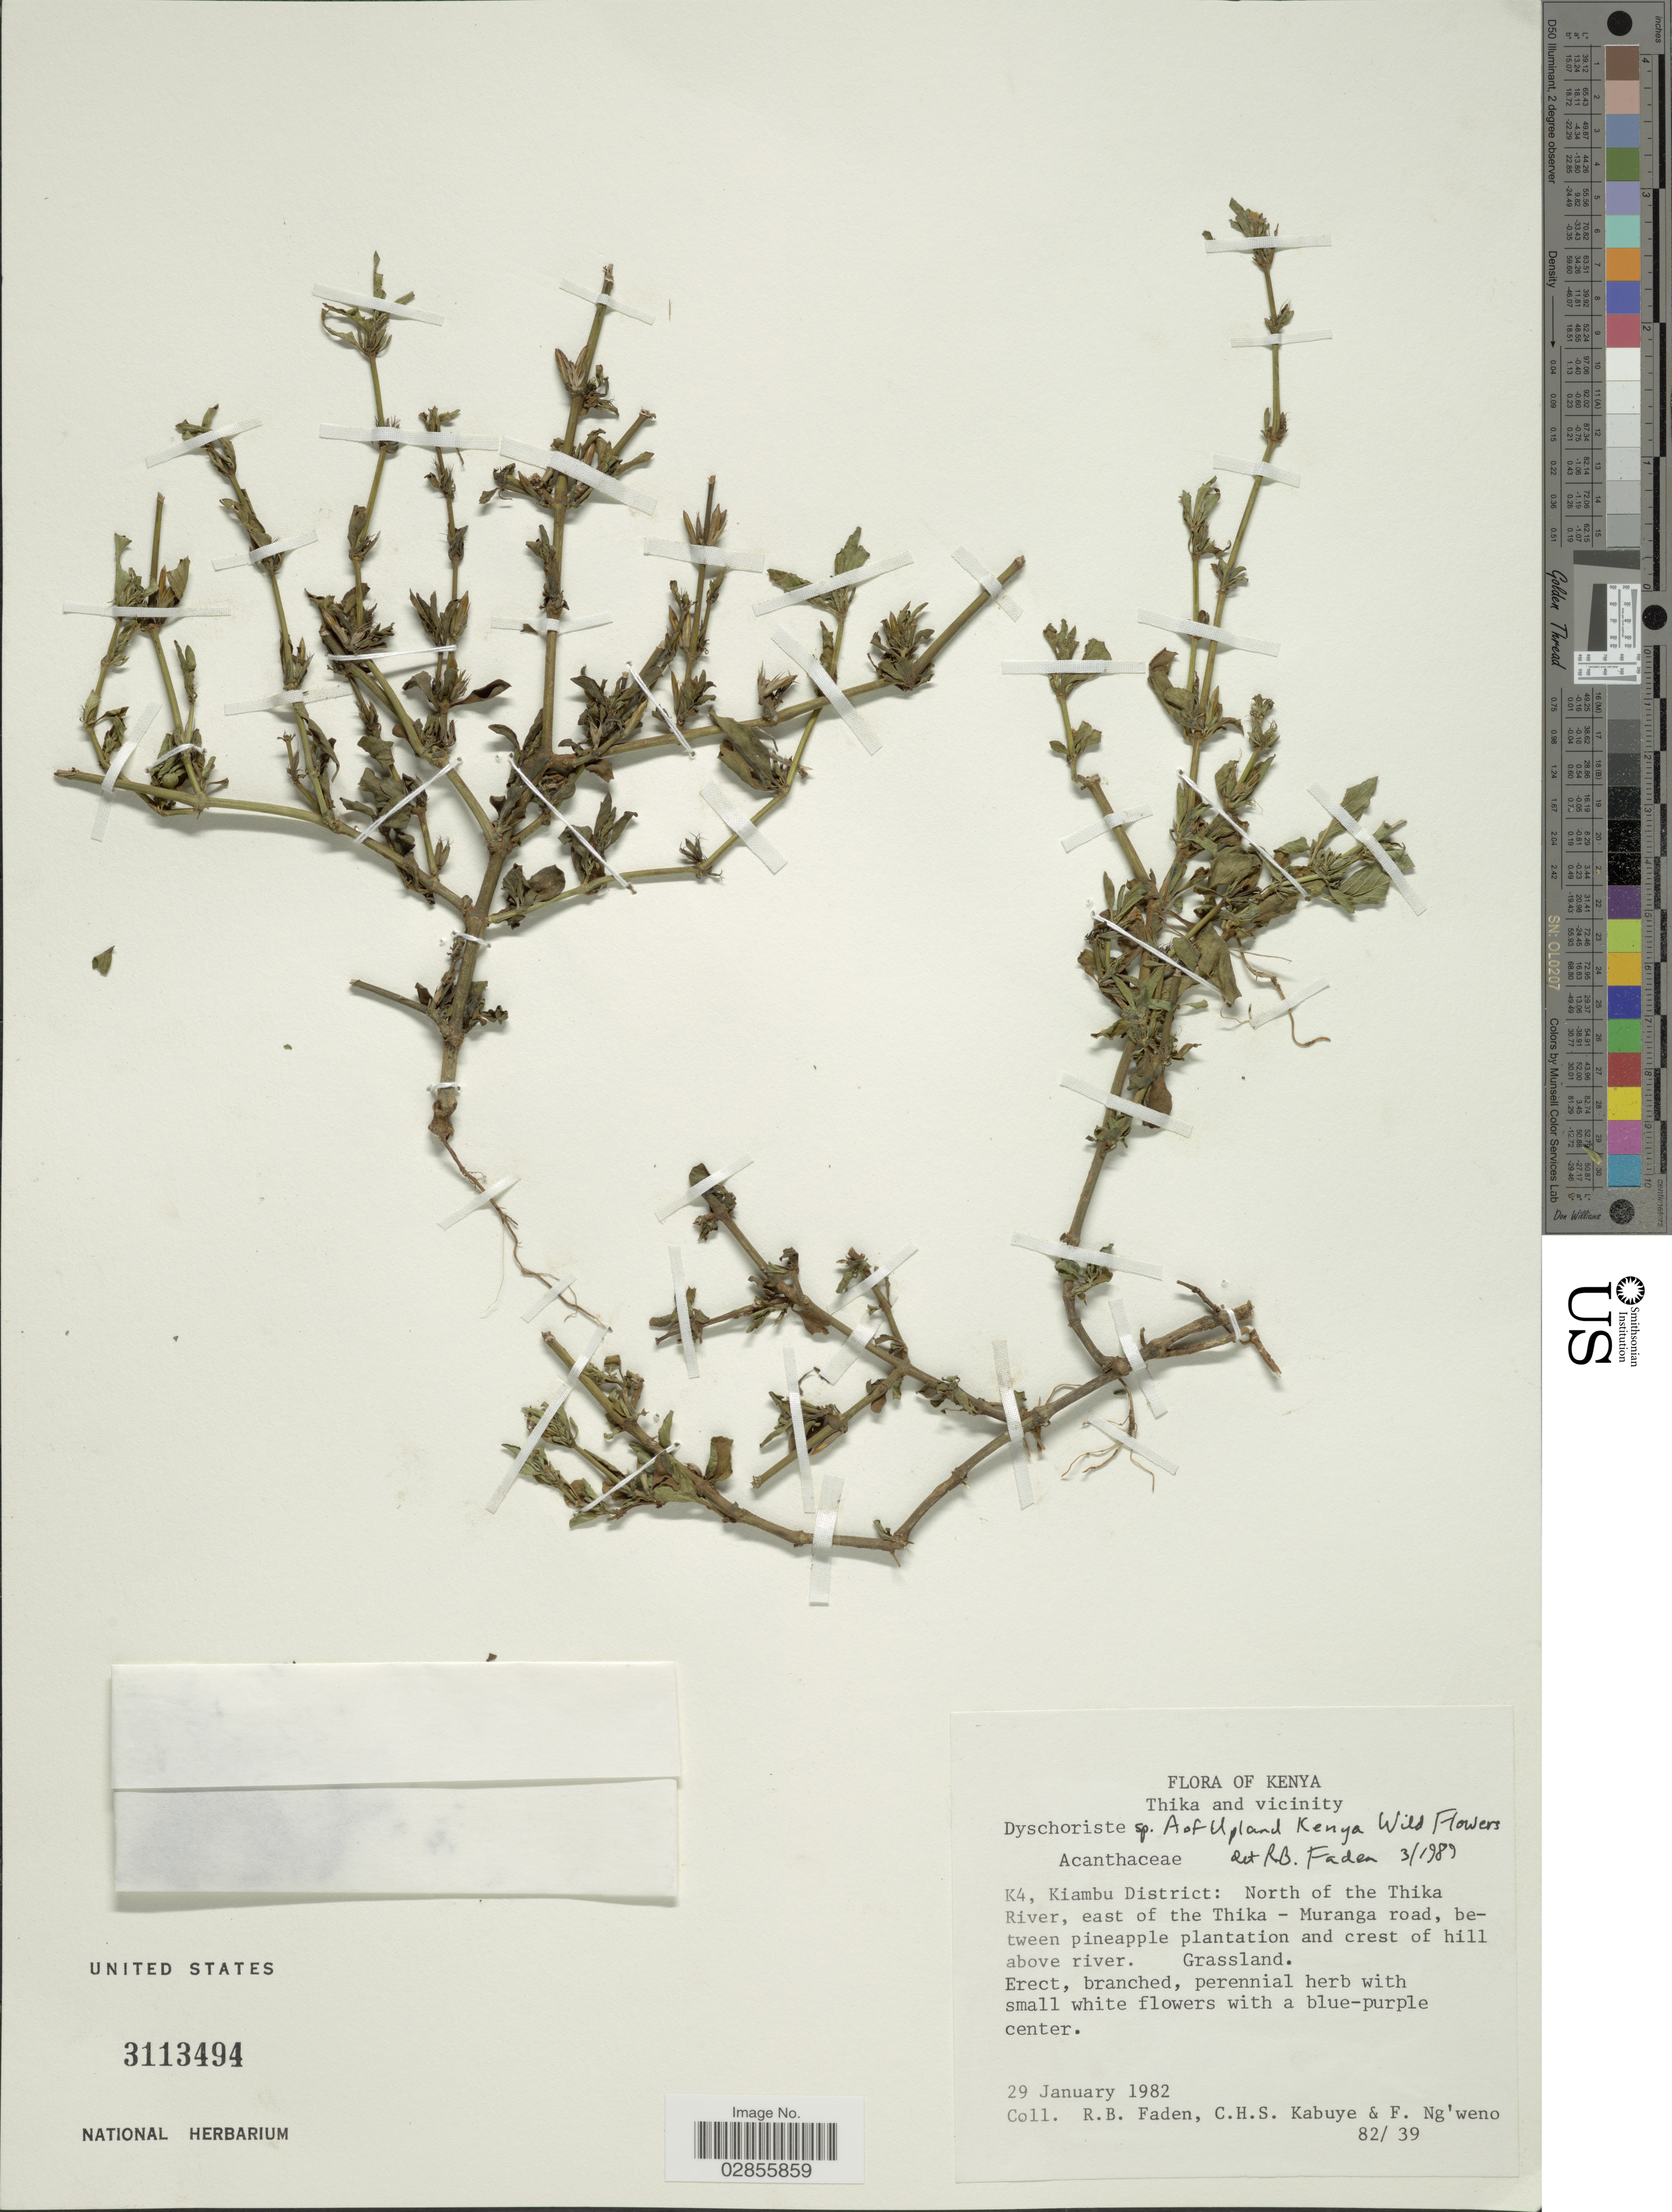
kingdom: Plantae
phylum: Tracheophyta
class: Magnoliopsida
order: Lamiales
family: Acanthaceae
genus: Dyschoriste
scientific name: Dyschoriste sp.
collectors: R. B. Faden, C. Kabuye & F. Ng'weno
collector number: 82/39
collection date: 1982-01-29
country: Kenya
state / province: Kiambu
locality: Thika and vicinity. K4, Kiambu District: North of the Thika River, east of the Thika - Muranga road.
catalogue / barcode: US 3113494